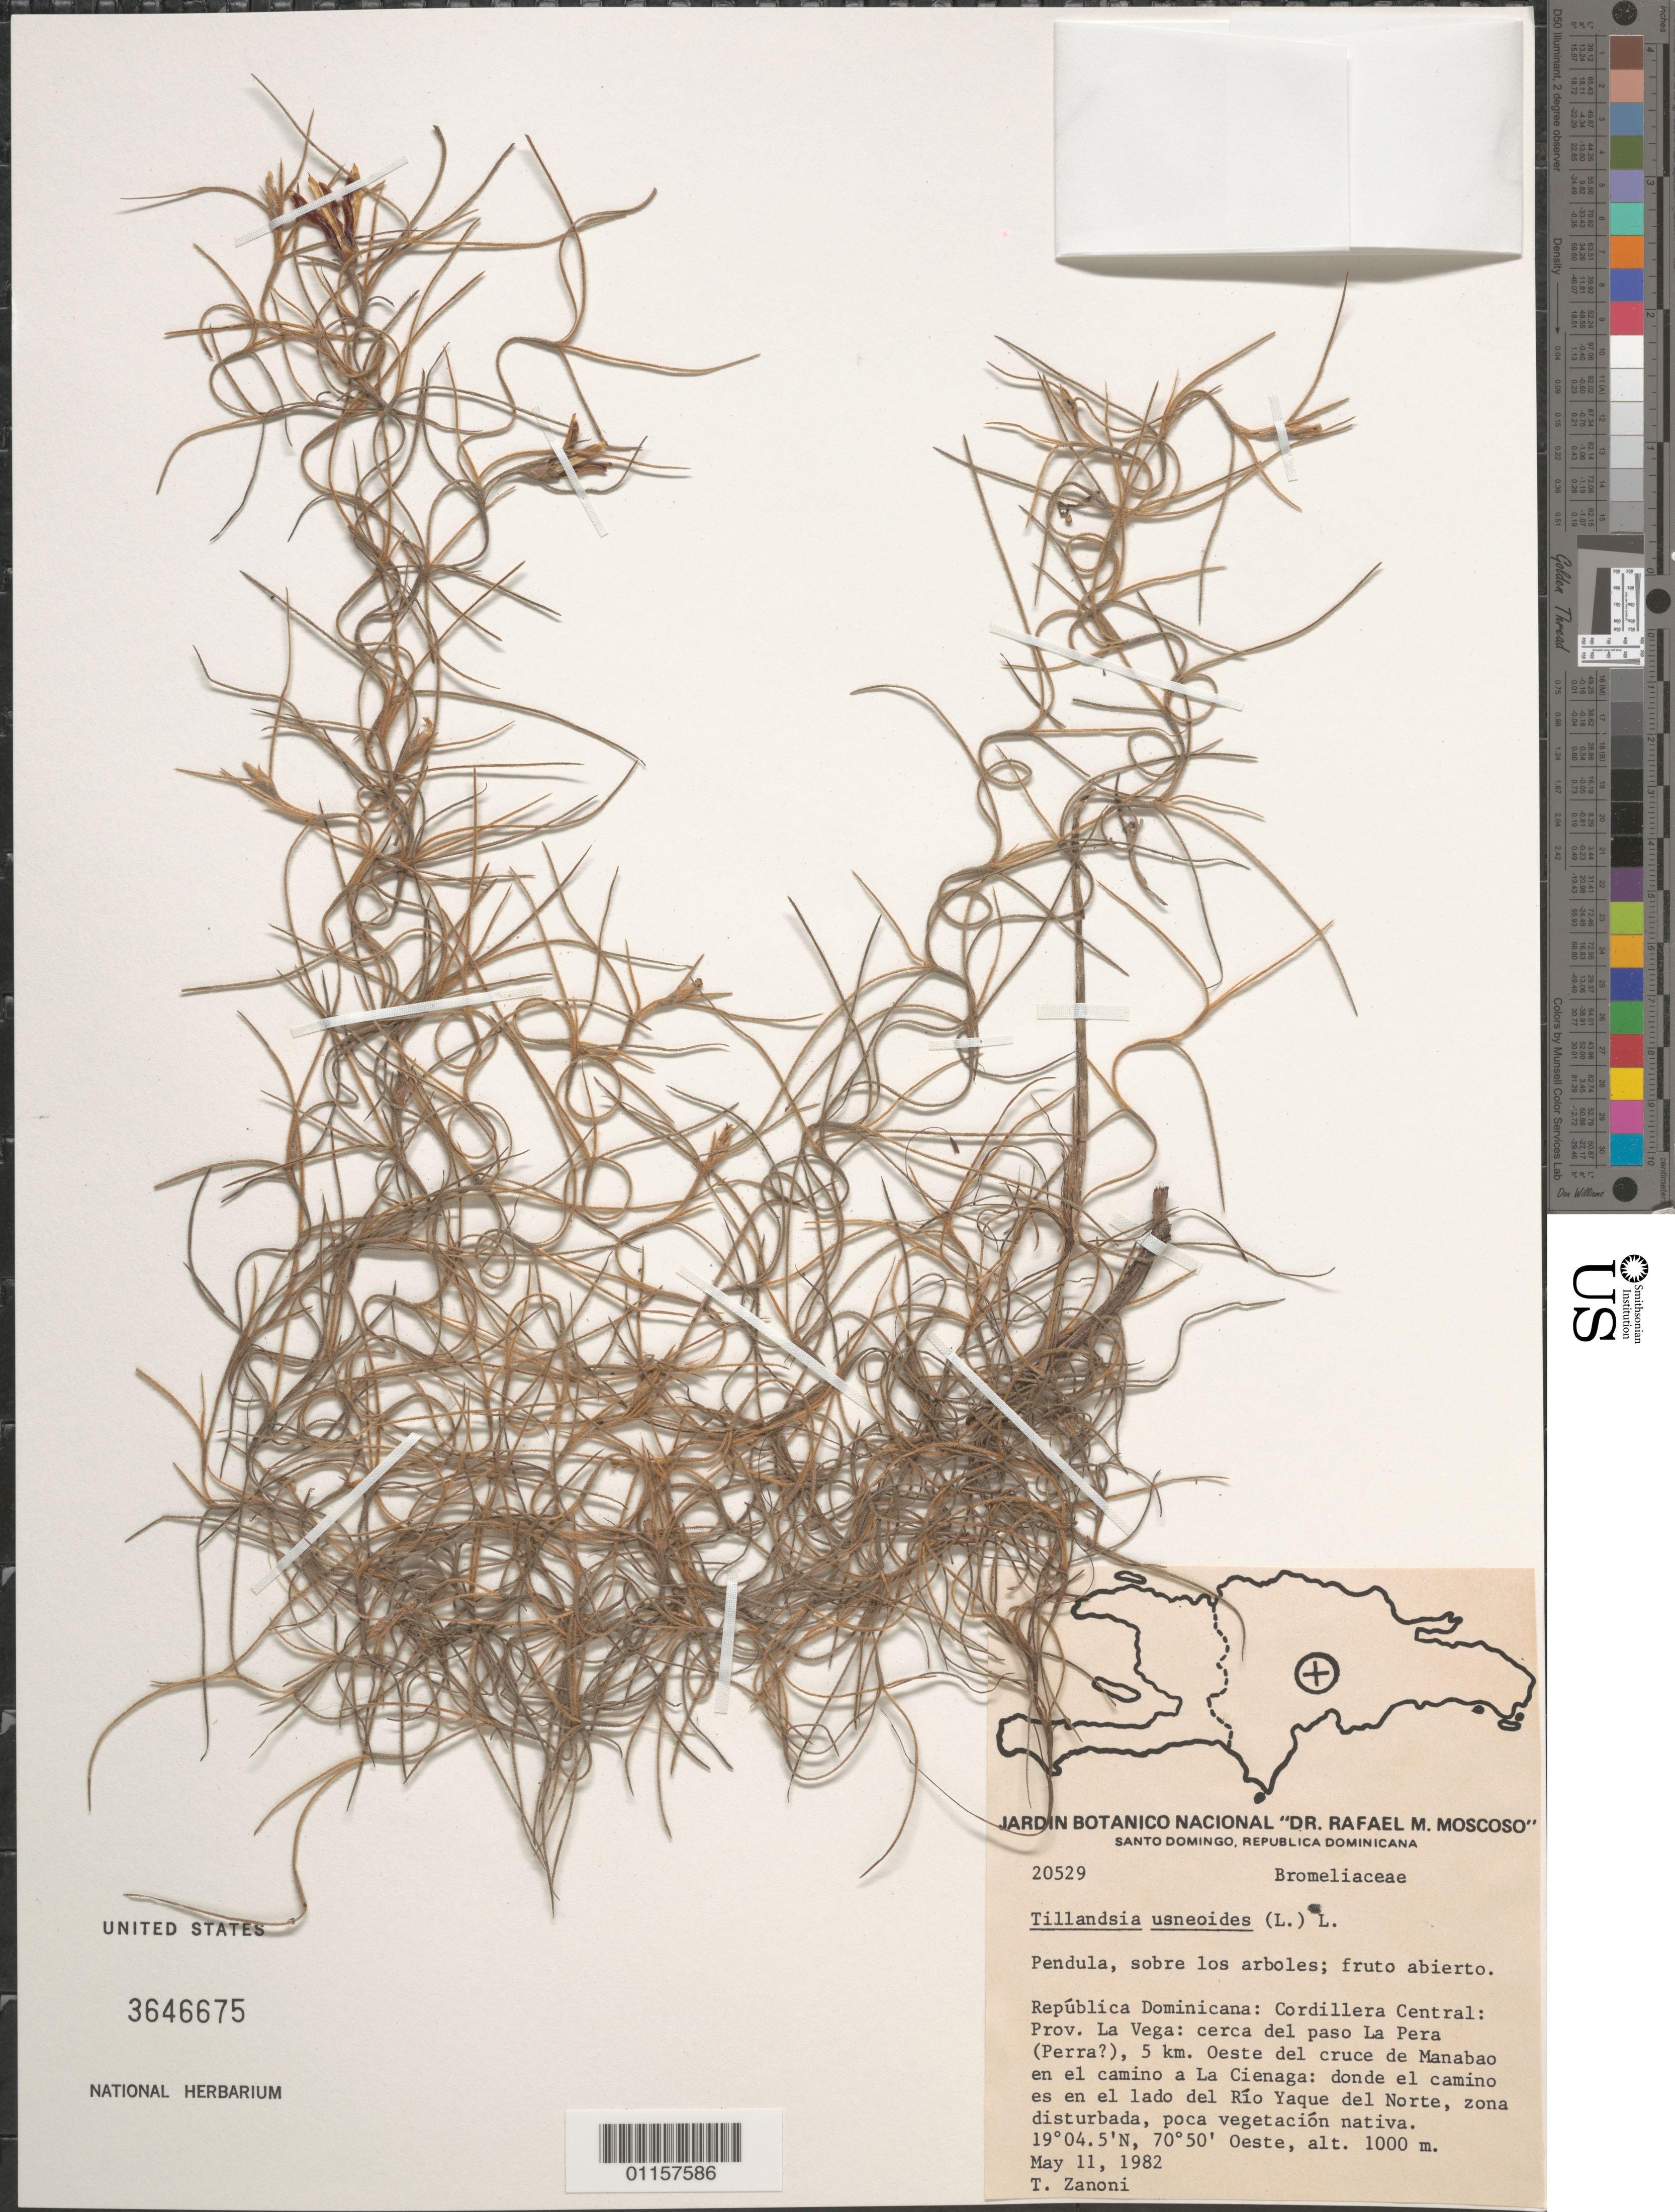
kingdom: Plantae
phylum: Tracheophyta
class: Liliopsida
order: Poales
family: Bromeliaceae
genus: Tillandsia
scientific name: Tillandsia usneoides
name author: (L.) L.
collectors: T. A. Zanoni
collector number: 20529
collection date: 1982-05-11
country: Dominican Republic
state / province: La Vega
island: Hispaniola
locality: Cordillera Central; cerca del paso La Pera, 5 km oeste del cruce de Manabao en el camino a La Cienaga; donde el camino es en el lado del Río Yaque del Norte.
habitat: Zona disturbada, posa vegetación nativa.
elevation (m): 1000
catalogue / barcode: US 3646675